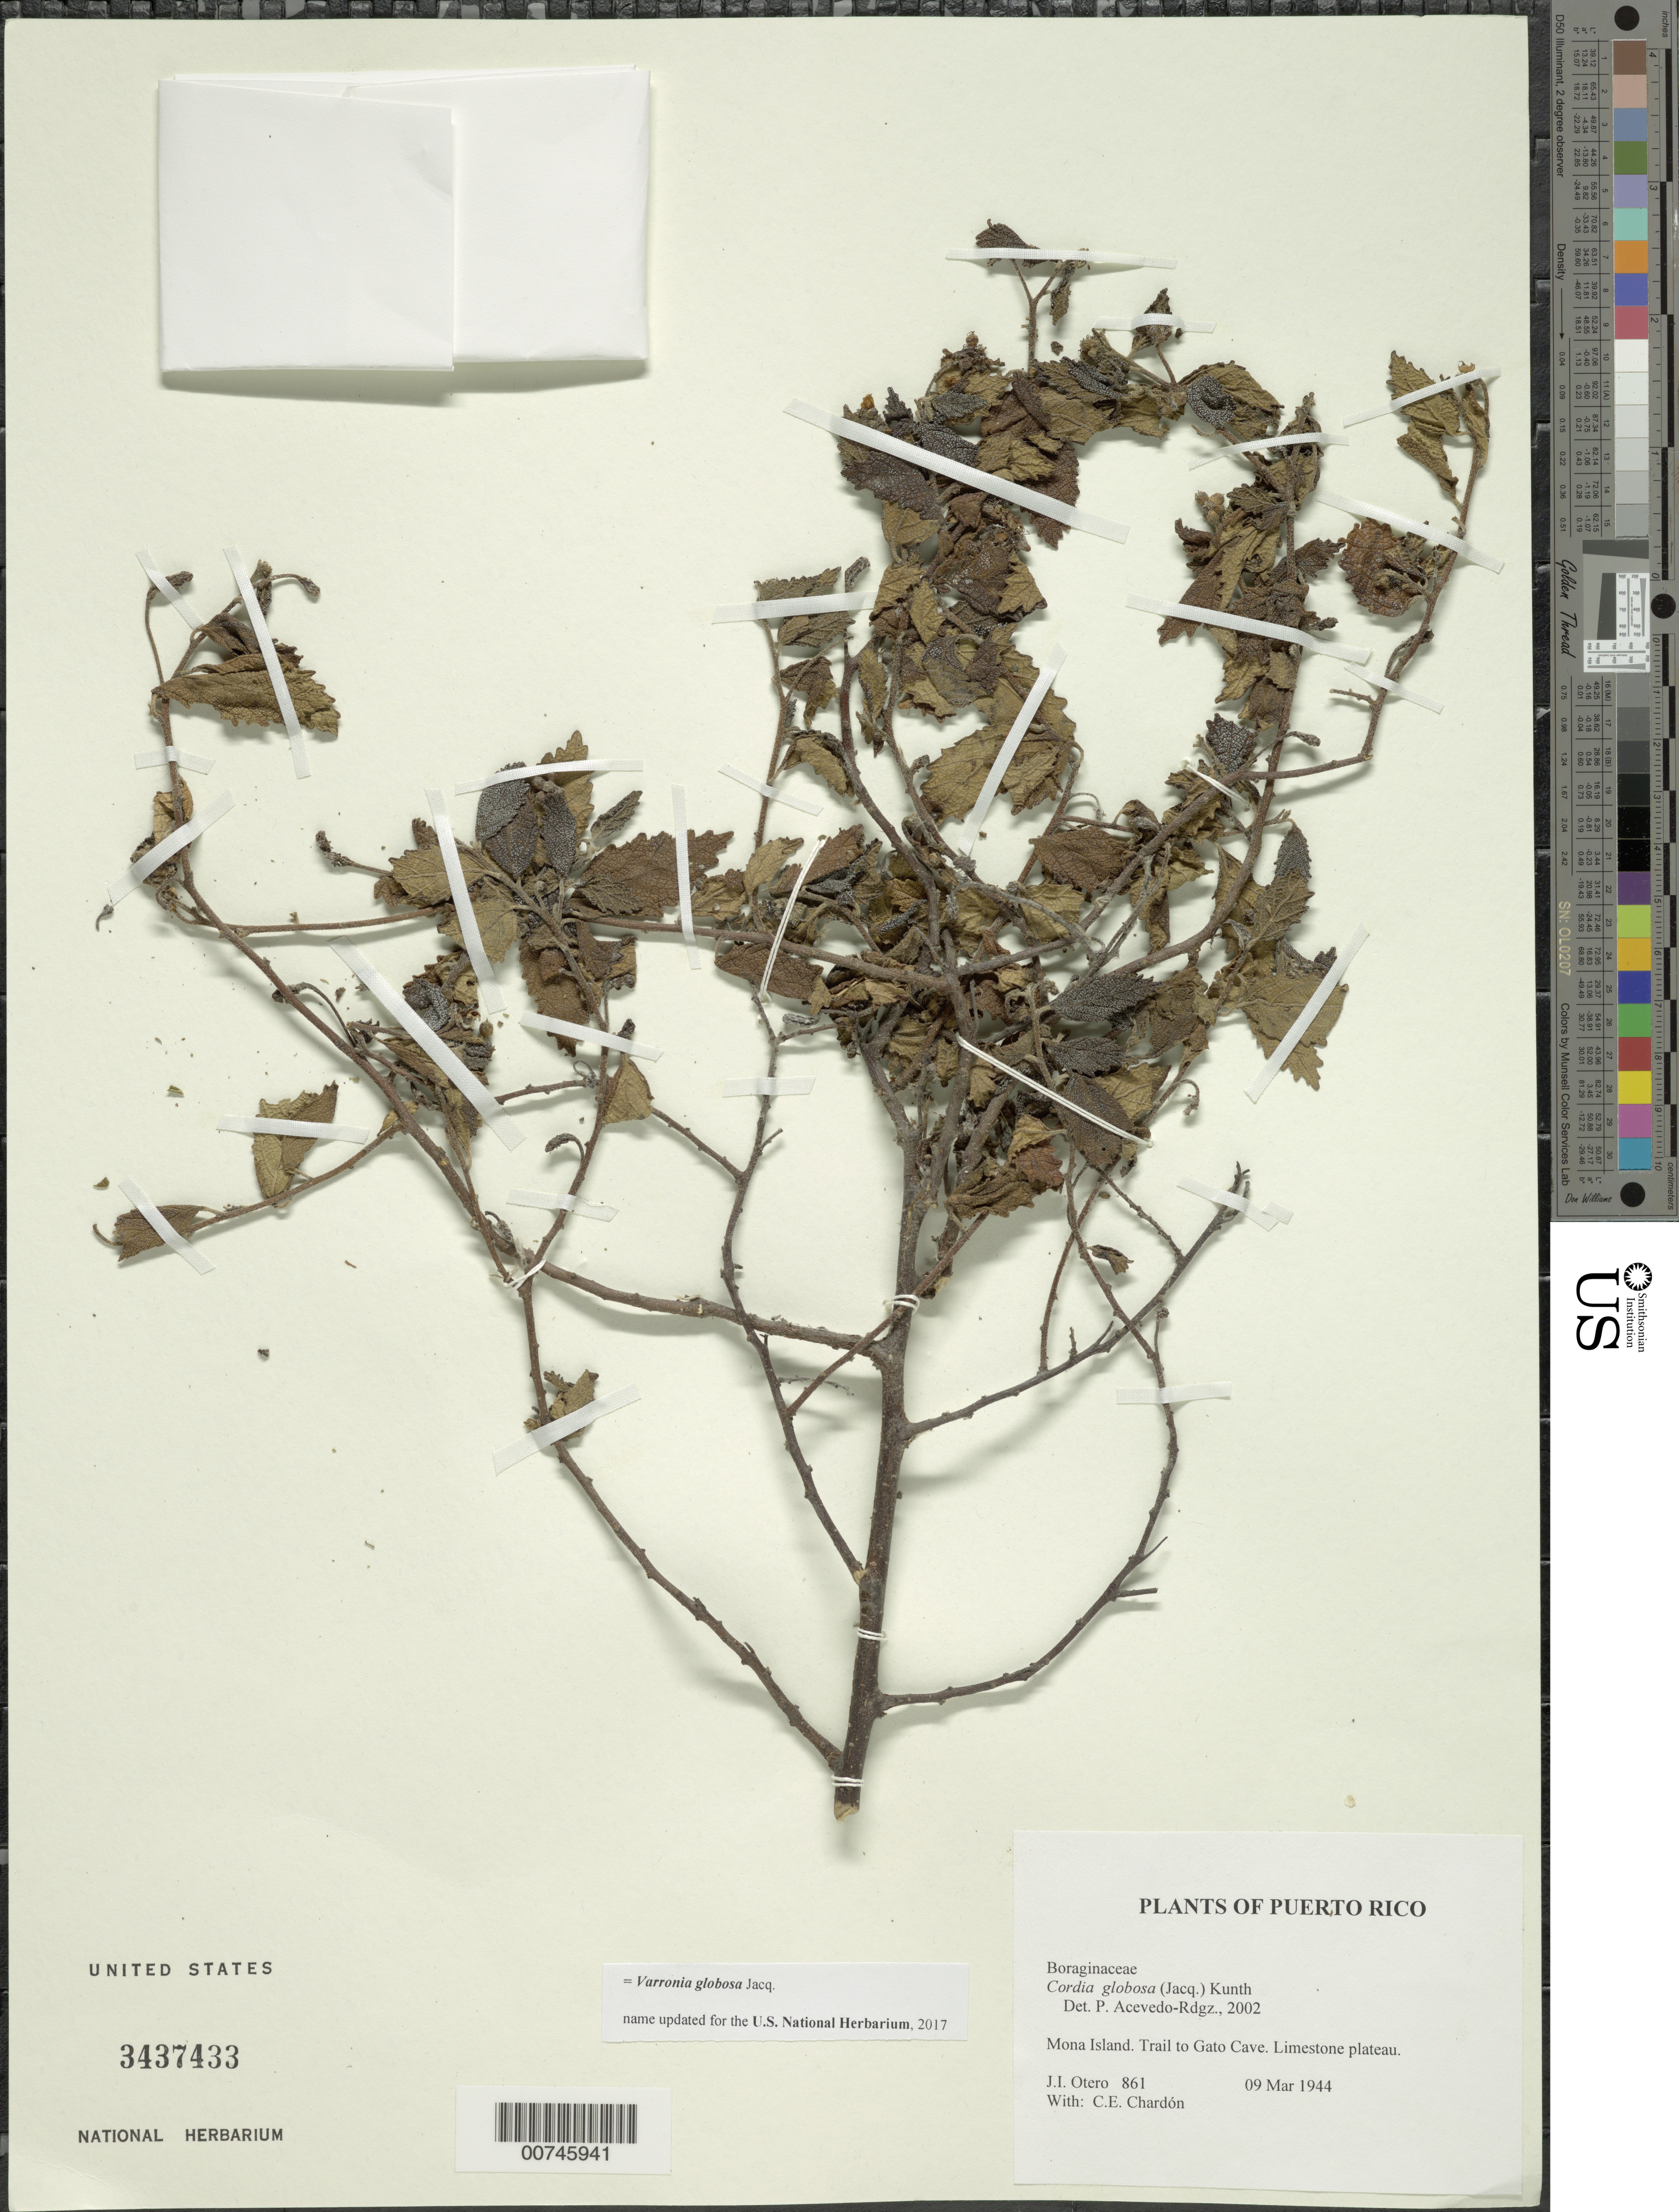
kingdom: Plantae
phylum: Tracheophyta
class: Magnoliopsida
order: Boraginales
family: Cordiaceae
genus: Cordia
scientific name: Cordia globosa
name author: (Jacq.) Kunth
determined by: Acevedo-Rodríguez, P., (BOT), Smithsonian Institution - National Museum of Natural History (UNITED STATES)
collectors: J. Otero & C. E. Chardón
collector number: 861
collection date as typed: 09 Mar 1944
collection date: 1944-03-09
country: Puerto Rico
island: Mona I.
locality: Trail to Gato Cave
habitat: Limestone plateau.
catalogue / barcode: US 3437433